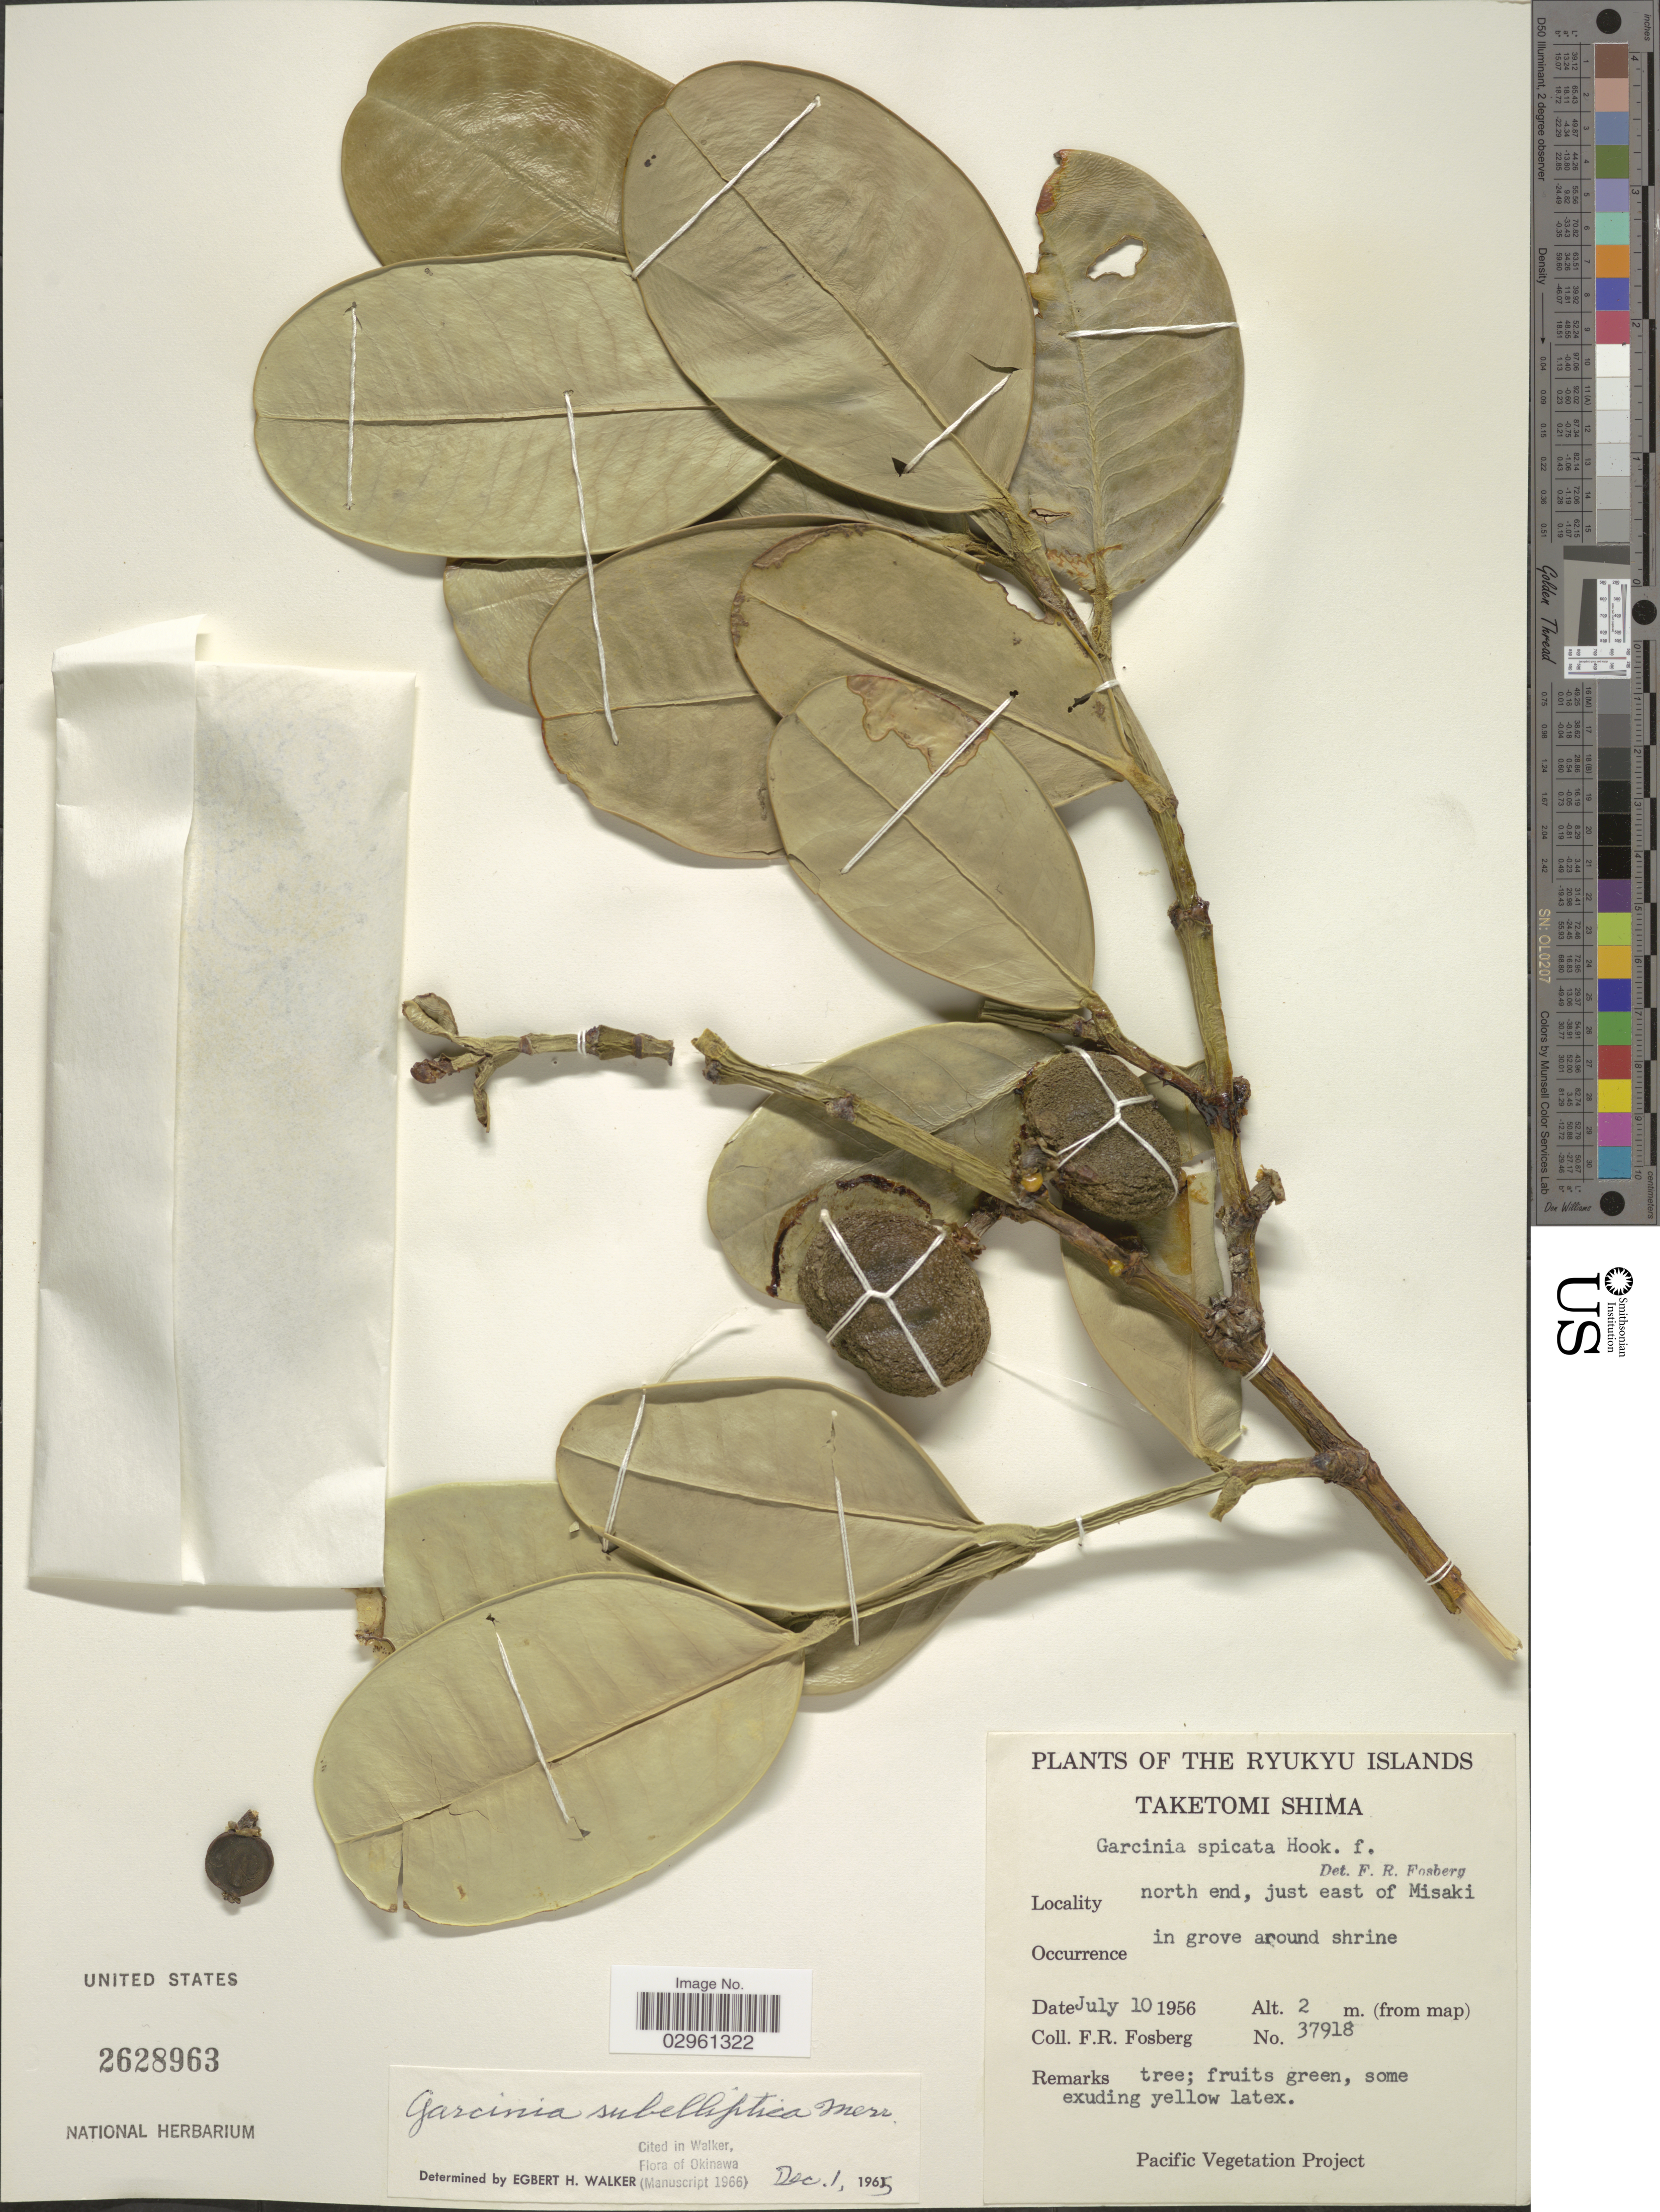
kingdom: Plantae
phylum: Tracheophyta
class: Magnoliopsida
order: Malpighiales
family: Clusiaceae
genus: Garcinia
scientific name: Garcinia subelliptica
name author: Merr.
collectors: F. R. Fosberg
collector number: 37918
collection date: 1956-07-10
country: Japan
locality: The Ryukyu Islands. Taketomi Shima, north end, just east of Misaki.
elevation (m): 2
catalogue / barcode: US 2628963